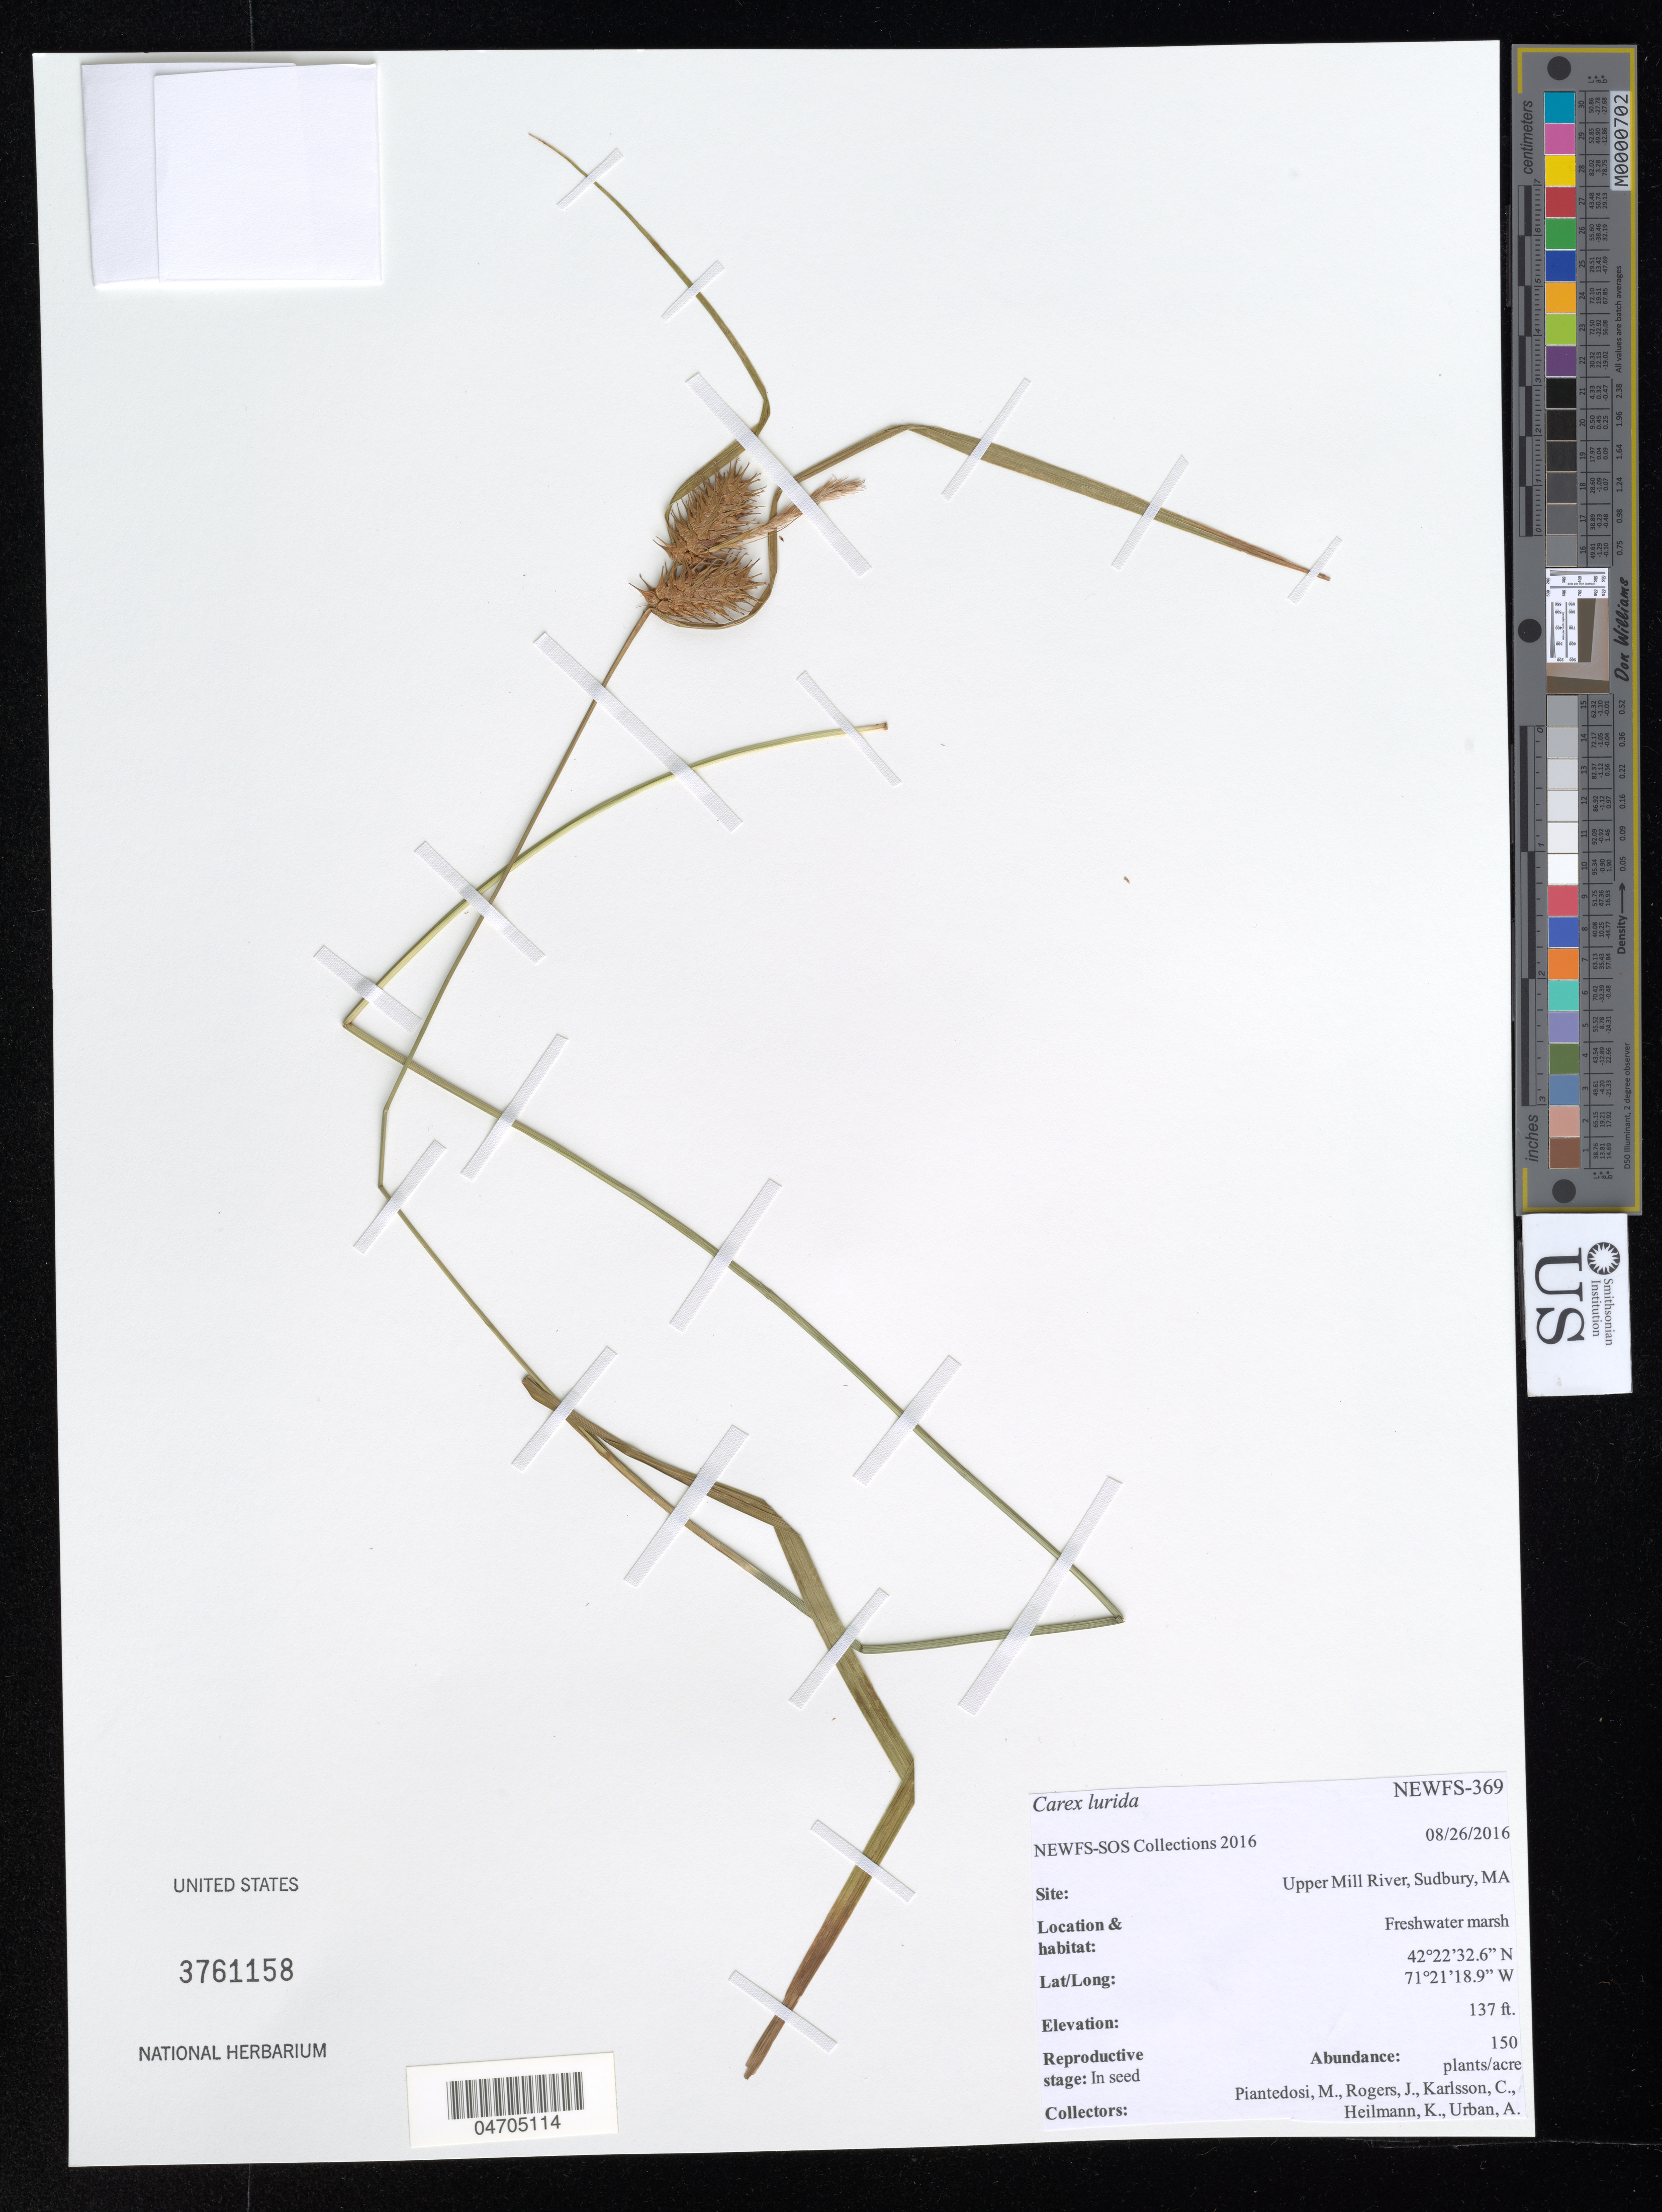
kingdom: Plantae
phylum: Tracheophyta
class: Liliopsida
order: Poales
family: Cyperaceae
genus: Carex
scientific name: Carex lurida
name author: Wahlenb.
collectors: M. Piantedosi, J. Rogers, C. Karlsson, K. Heilmann & A. Urban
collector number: NEWFS-369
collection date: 2016-08-26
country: United States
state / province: Massachusetts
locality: Site: Upper Mill River, Sudbury, Ma.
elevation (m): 42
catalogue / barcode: US 3761158